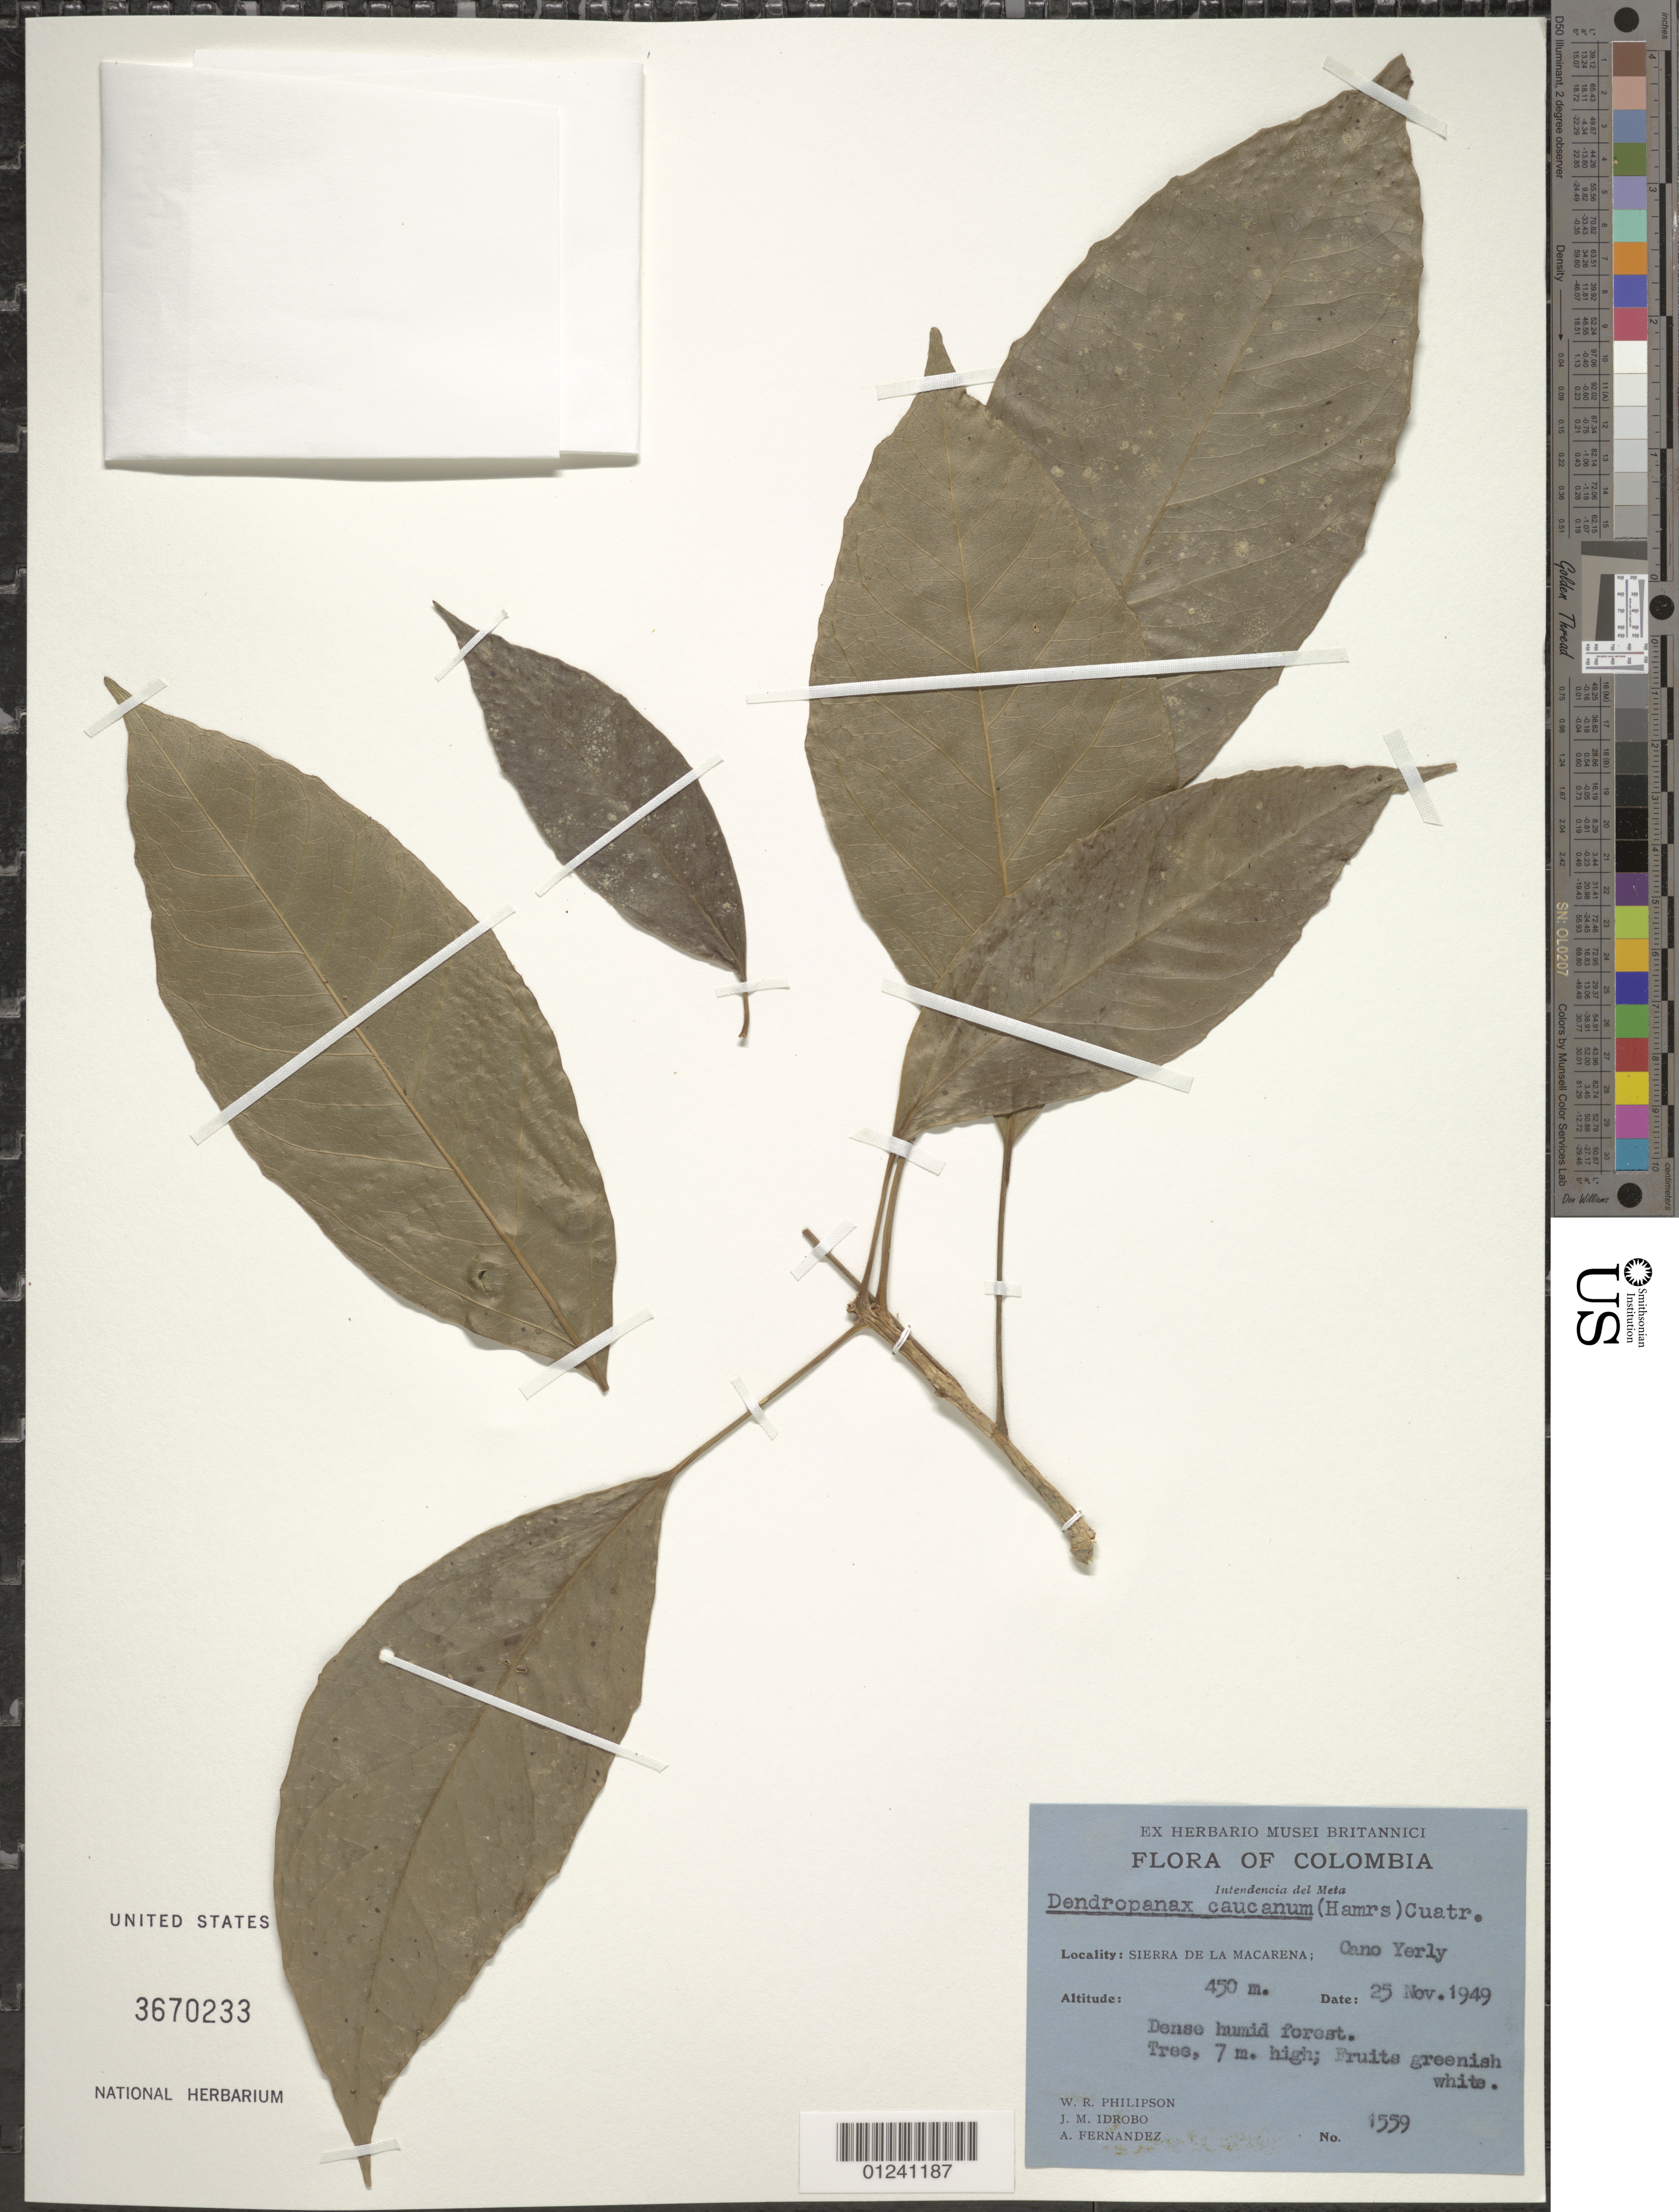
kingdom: Plantae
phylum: Tracheophyta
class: Magnoliopsida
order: Apiales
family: Araliaceae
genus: Dendropanax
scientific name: Dendropanax caucanus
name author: (Harms) Harms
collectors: W. R. Philipson, J. M. Idrobo & Á. Fernández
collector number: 1559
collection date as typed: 25 Nov 1949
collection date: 1949-11-25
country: Colombia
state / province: Meta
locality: Caño Yerli, Sierra de la Macarena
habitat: Dense humid forest.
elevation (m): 450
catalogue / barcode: US 3670233